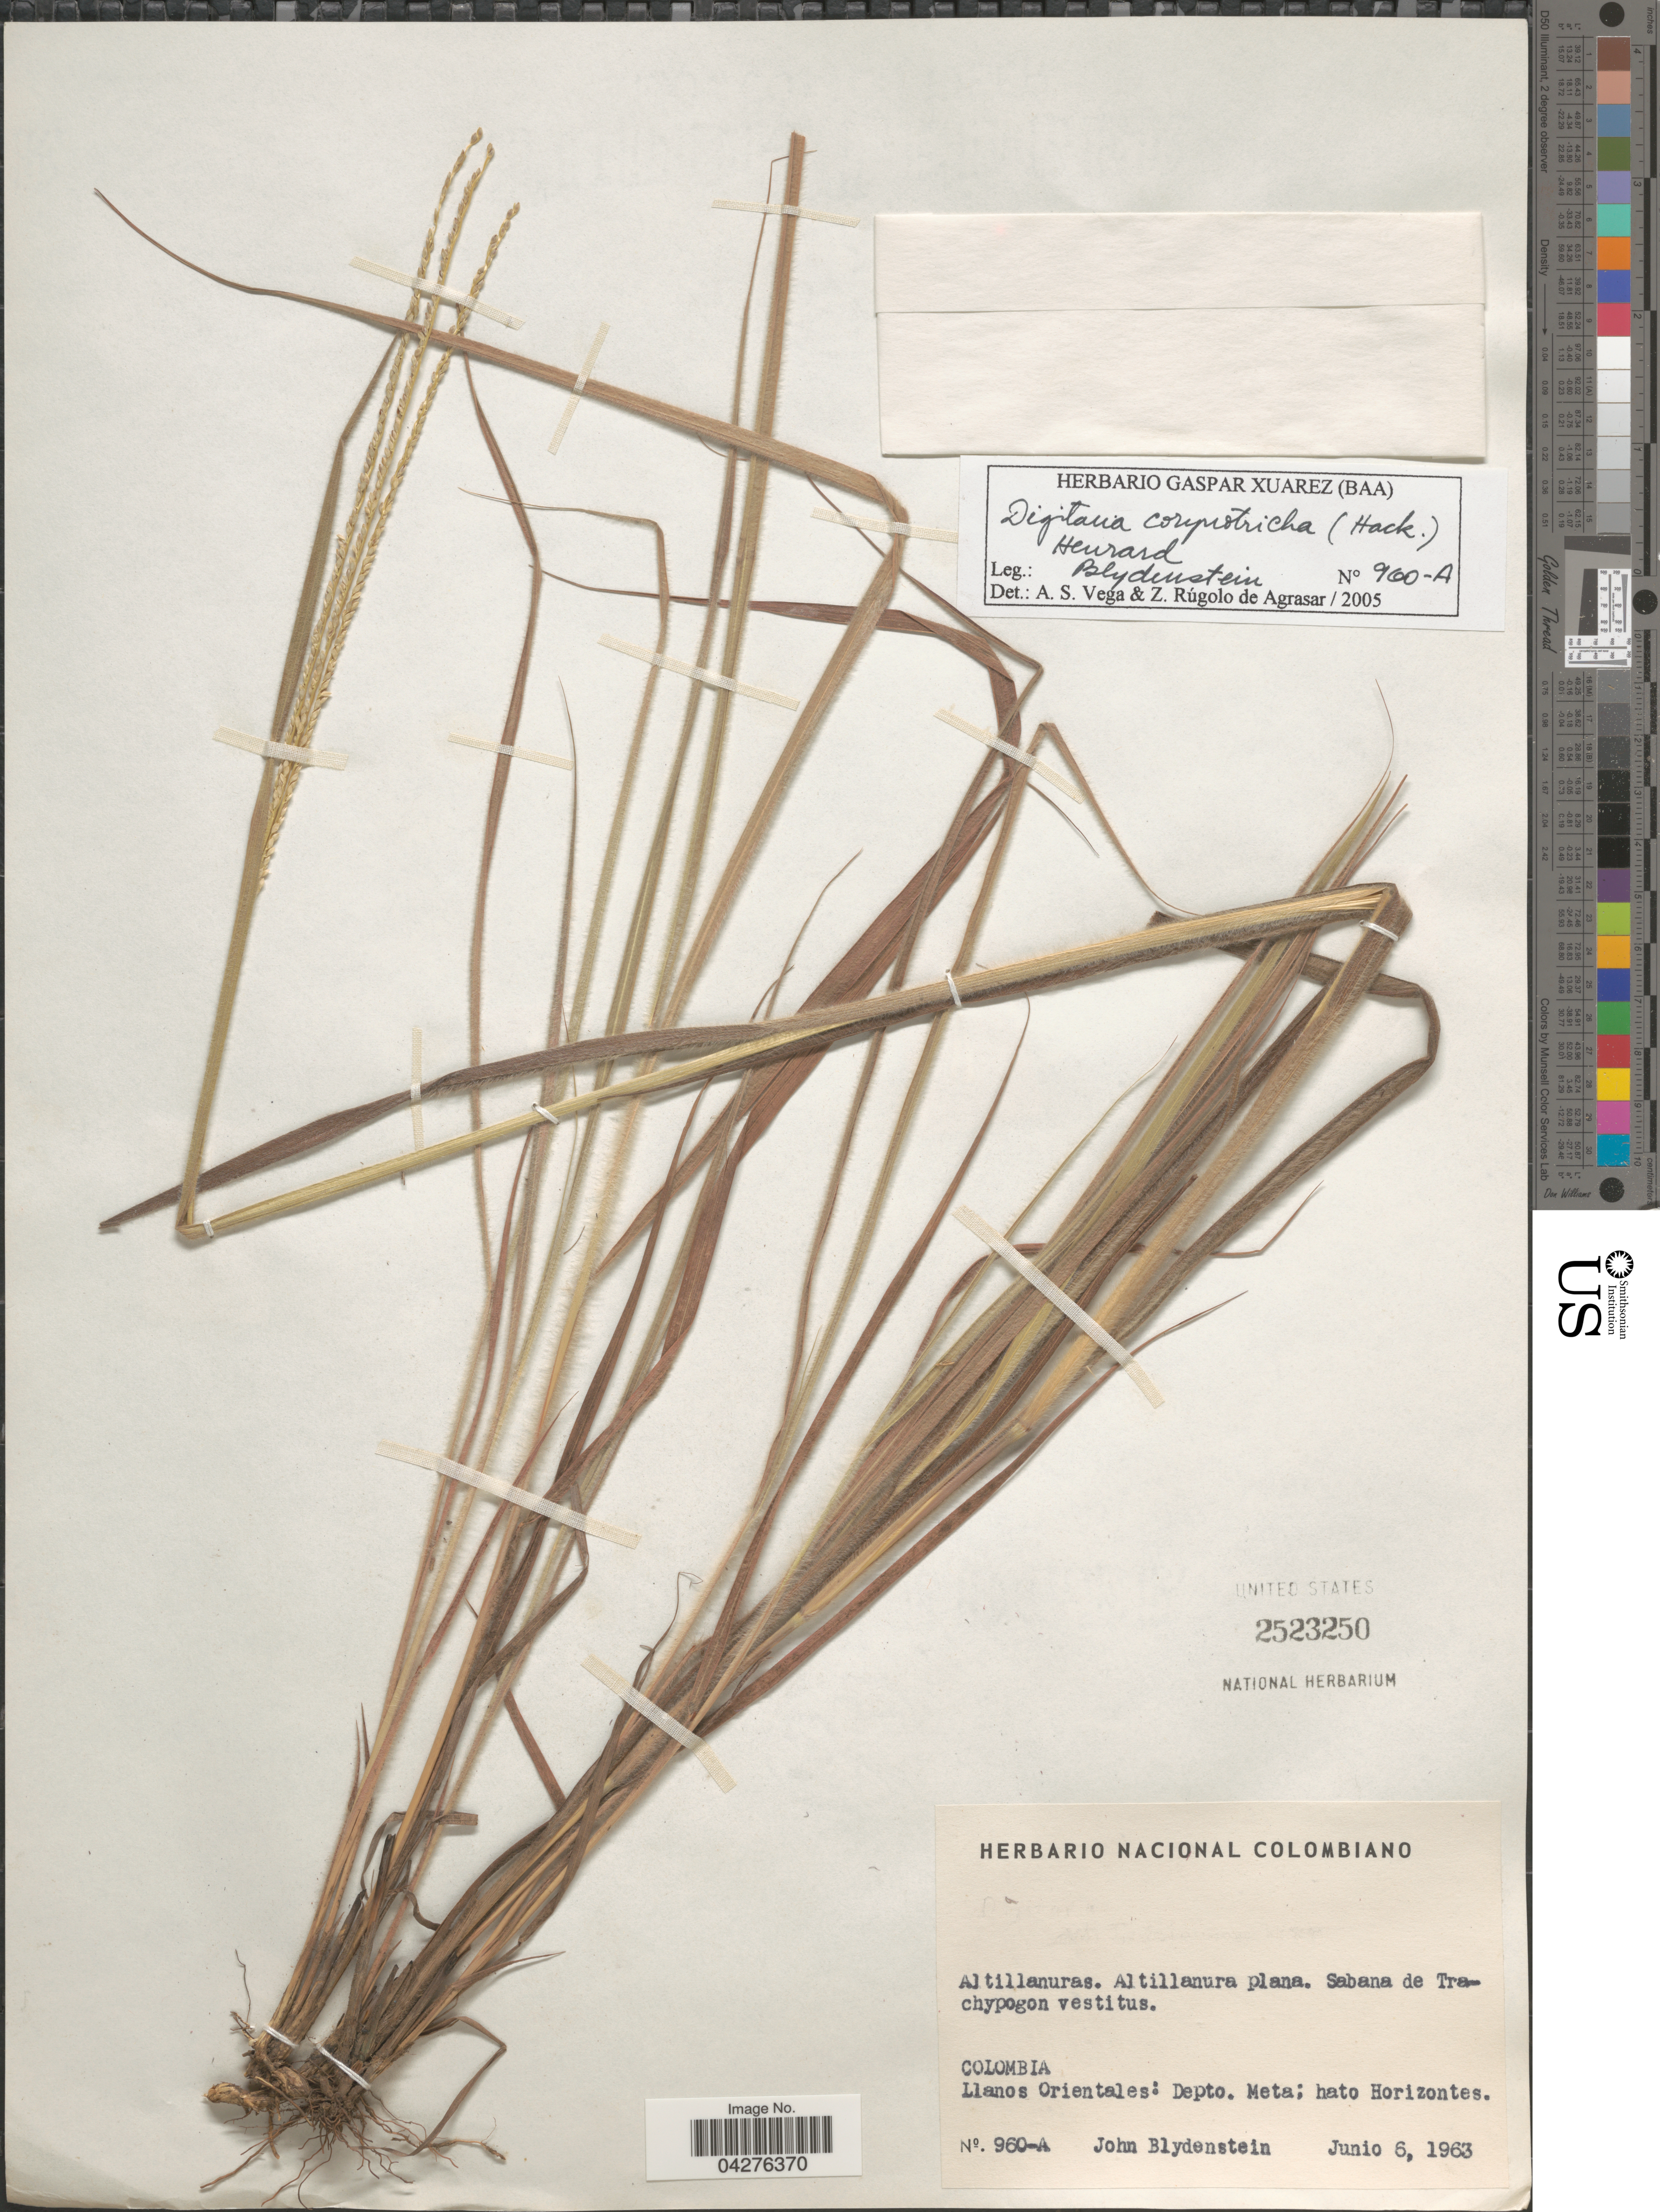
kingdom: Plantae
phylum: Tracheophyta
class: Liliopsida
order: Poales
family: Poaceae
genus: Digitaria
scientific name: Digitaria corynotricha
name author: (Hack.) Henr.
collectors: J. Blydenstein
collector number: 960-A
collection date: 1963-06-06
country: Colombia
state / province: Meta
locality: Llanos Orientales: Depto. Meta; hato Horizontes.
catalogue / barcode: US 2523250